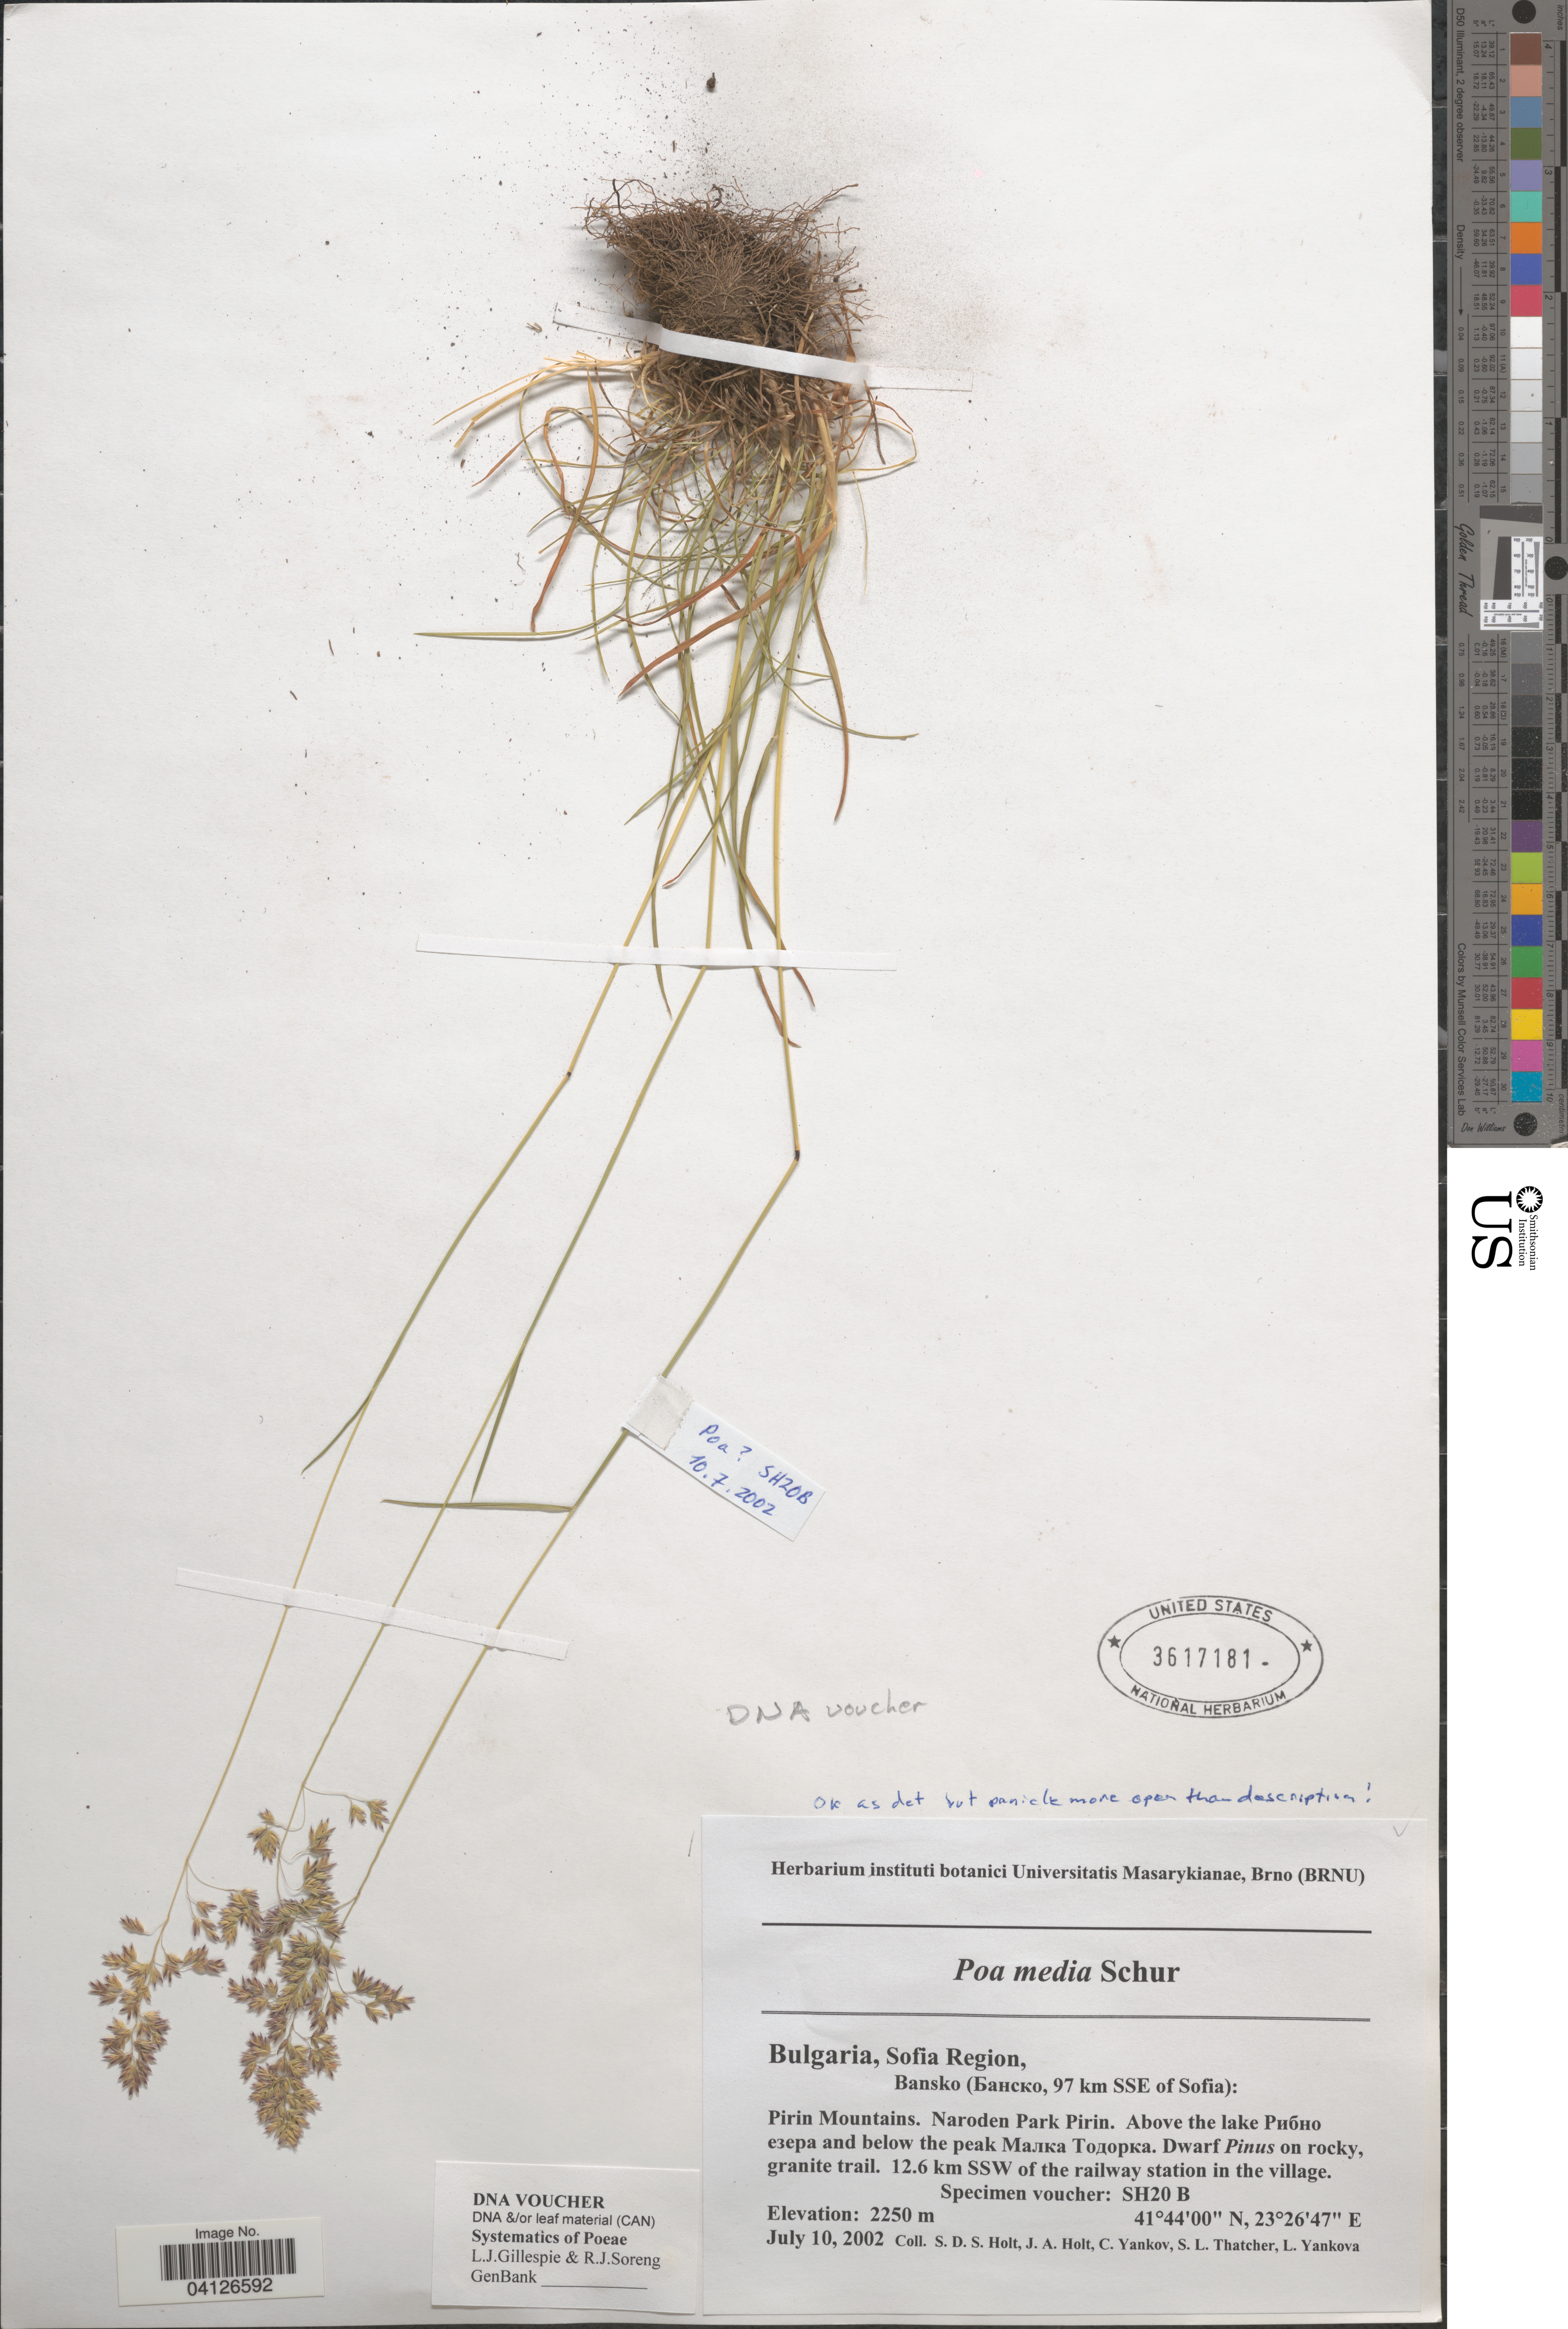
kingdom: Plantae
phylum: Tracheophyta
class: Liliopsida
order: Poales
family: Poaceae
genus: Poa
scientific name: Poa ursina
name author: Velen.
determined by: Soreng, Robert J., Research Associate (BOT), Smithsonian Institution - National Museum of Natural History (UNITED STATES)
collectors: S. Holt, J. A. Holt, C. Yankov, S. L. Thatcher & L. Yankova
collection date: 2002-07-10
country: Bulgaria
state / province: Sofia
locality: Bansko ([Foreign script], 97 km SSE of Sofia): Pirin Mountains. Naroden Park Pirin. Above the lake [Foreign script] and below the peak [Foreign script]. 12.6 km SSW of the railway station in the village.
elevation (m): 2250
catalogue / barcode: US 3617181